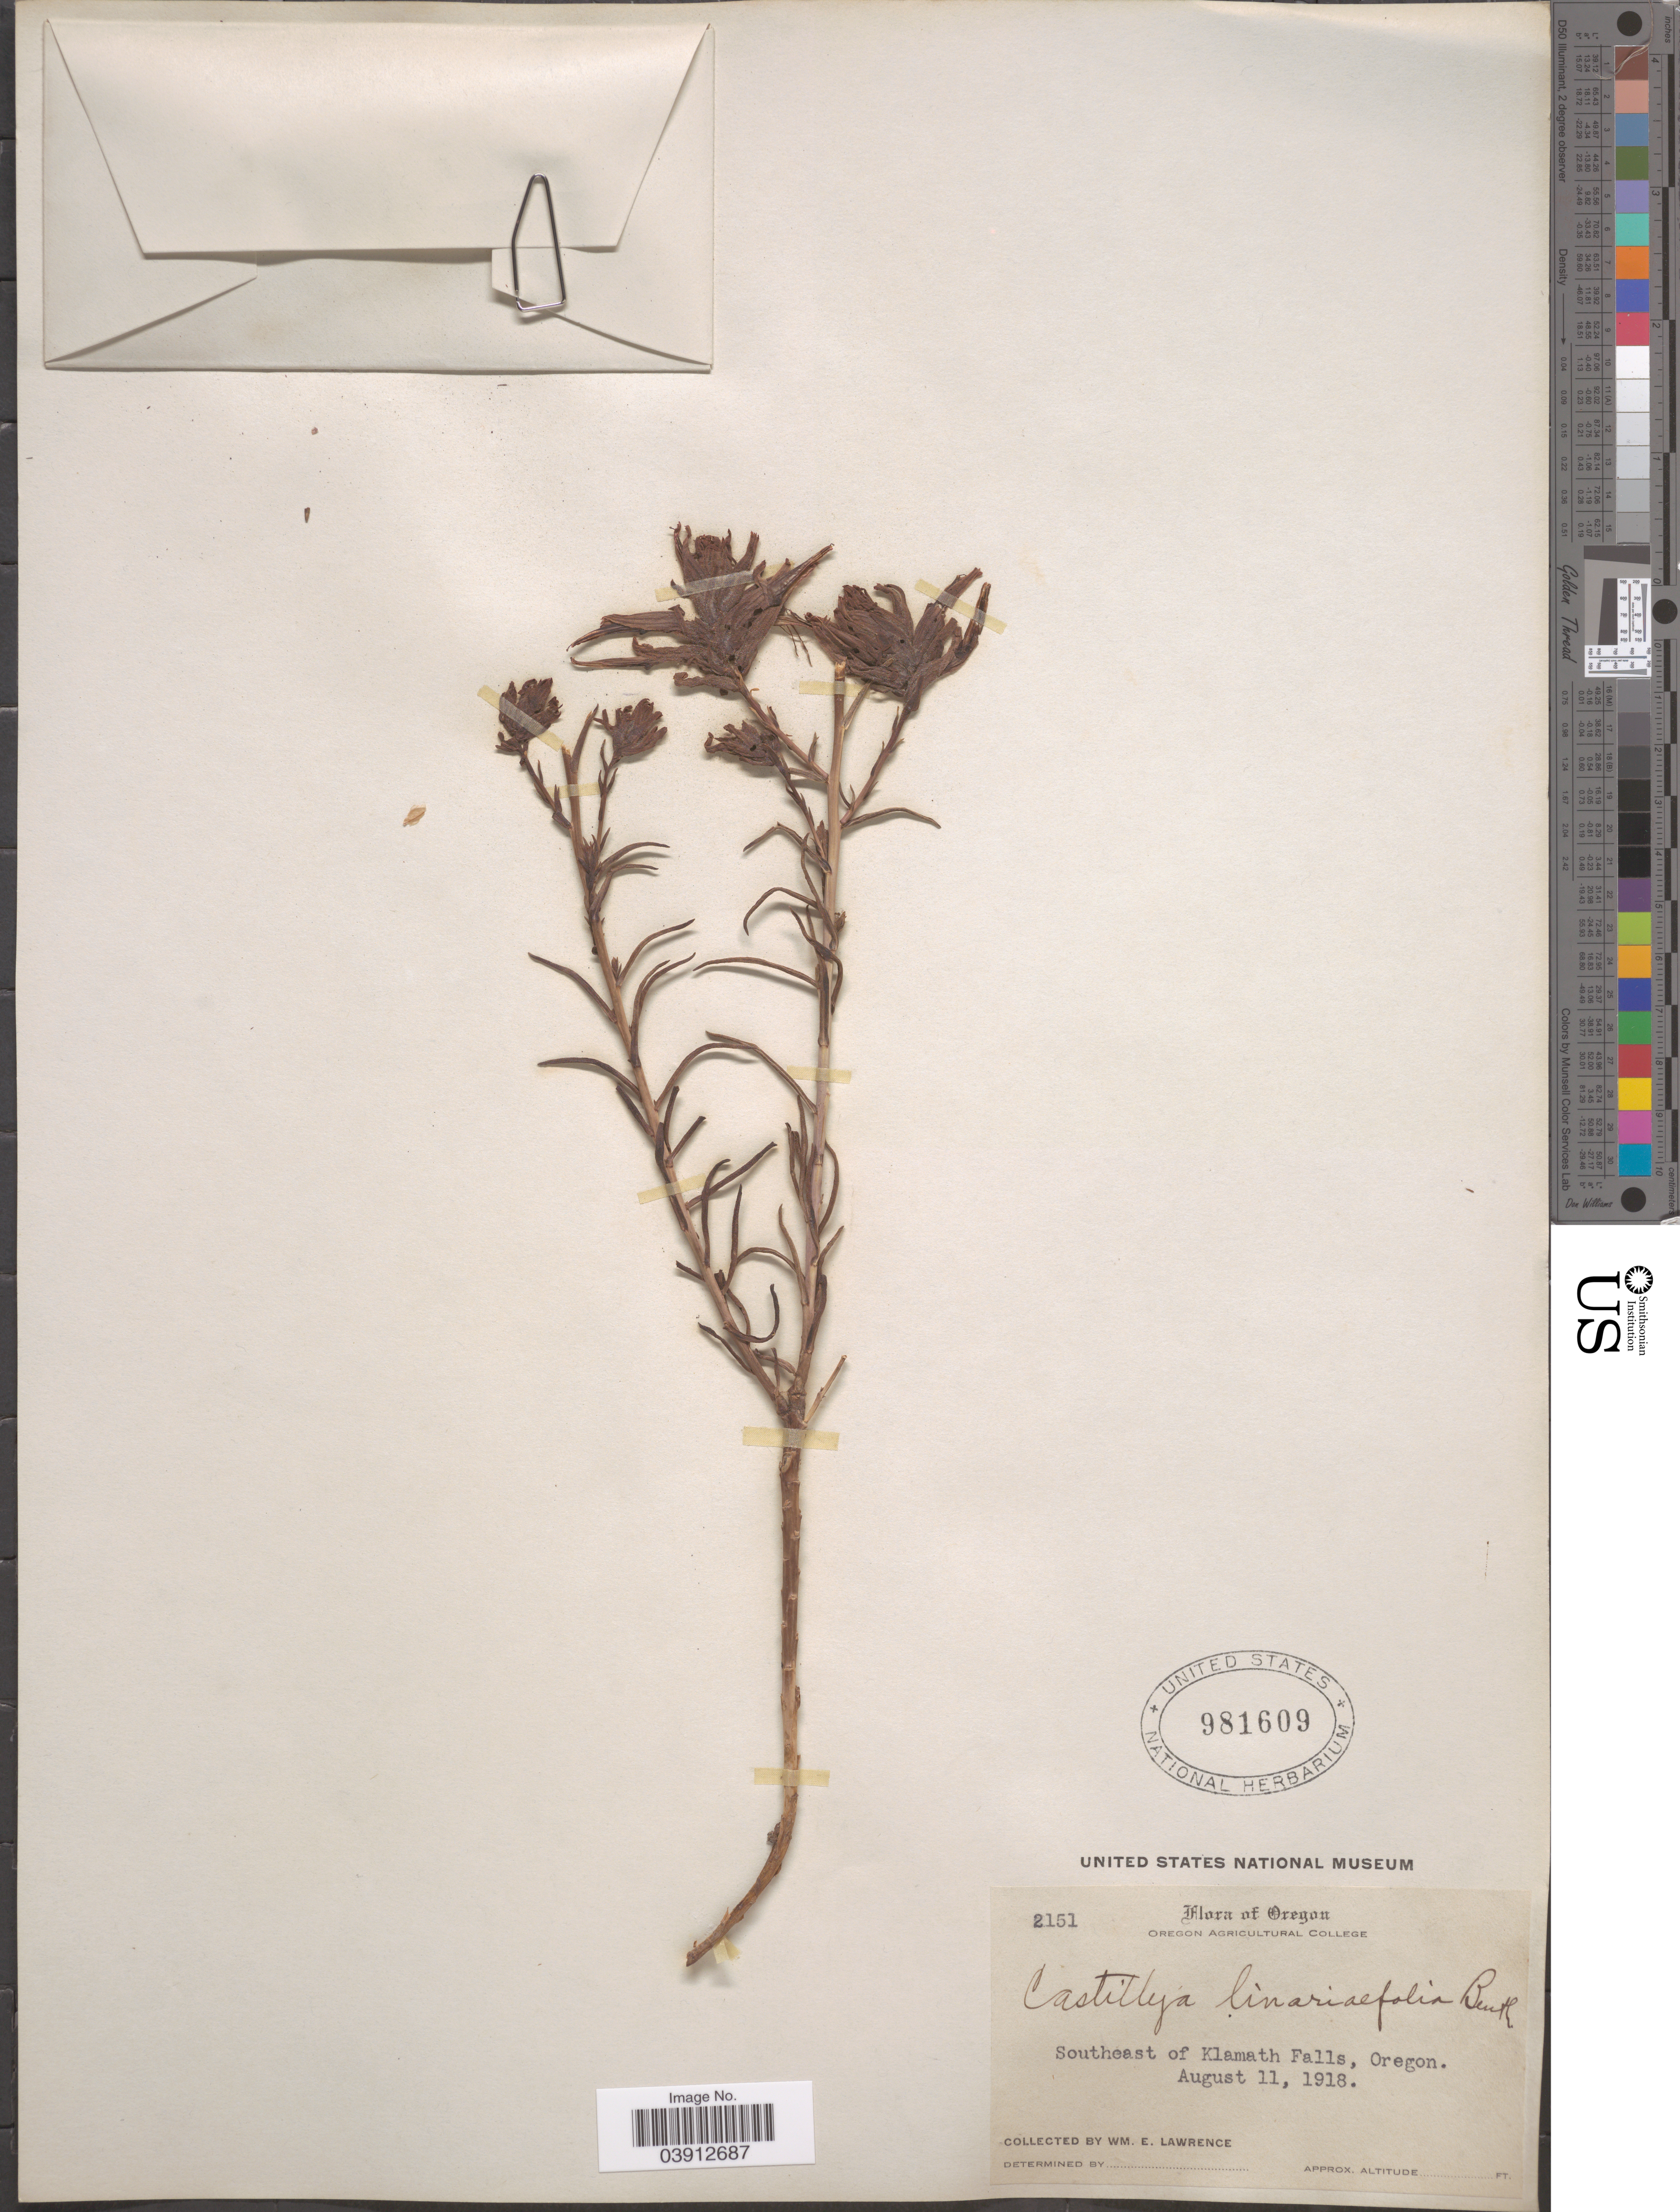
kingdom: Plantae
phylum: Tracheophyta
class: Magnoliopsida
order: Lamiales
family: Orobanchaceae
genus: Castilleja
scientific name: Castilleja linariifolia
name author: Benth.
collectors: W. Lawrence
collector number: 2151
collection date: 1918-08-11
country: United States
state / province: Oregon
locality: Southeast of Klamath Falls.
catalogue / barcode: US 981609